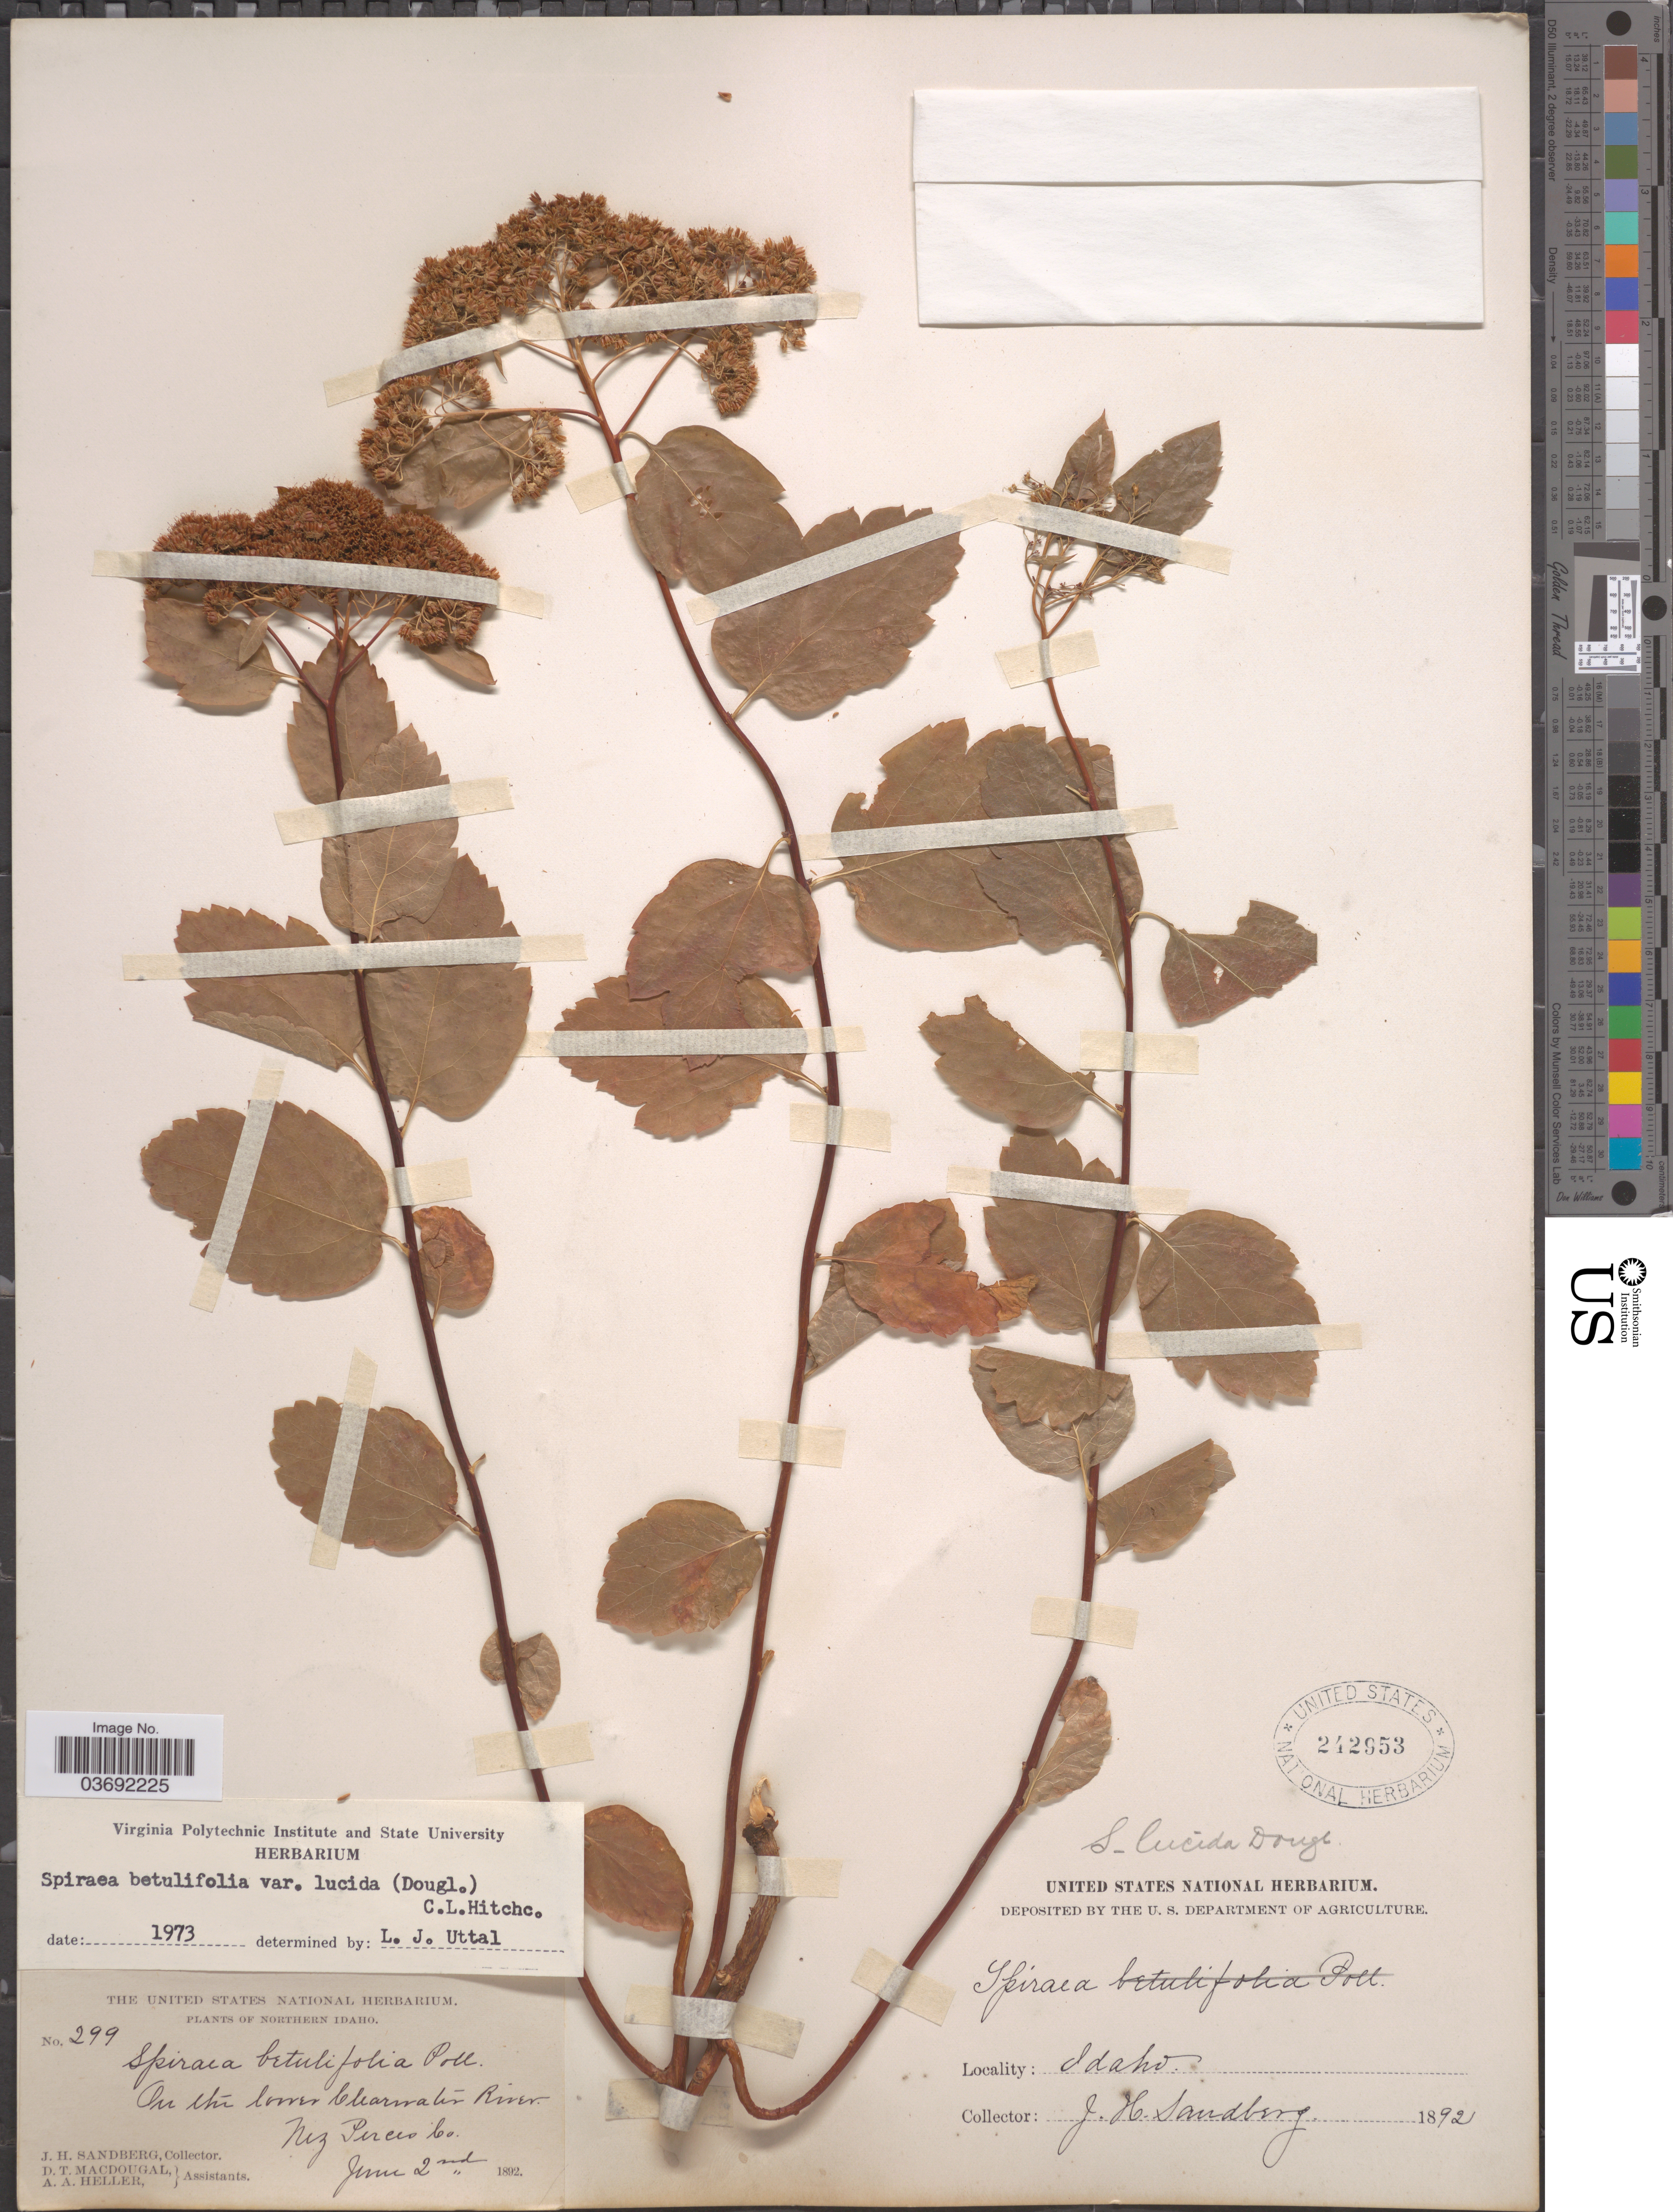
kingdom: Plantae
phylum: Tracheophyta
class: Magnoliopsida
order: Rosales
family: Rosaceae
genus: Spiraea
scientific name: Spiraea betulifolia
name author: Pall.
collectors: J. H. Sandberg, D. T. MacDougal & A. A. Heller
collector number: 299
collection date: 1892-06-02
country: United States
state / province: Idaho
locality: Northern Idaho. On the lower Clearwater River. Nez Perces Co.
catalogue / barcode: US 242953